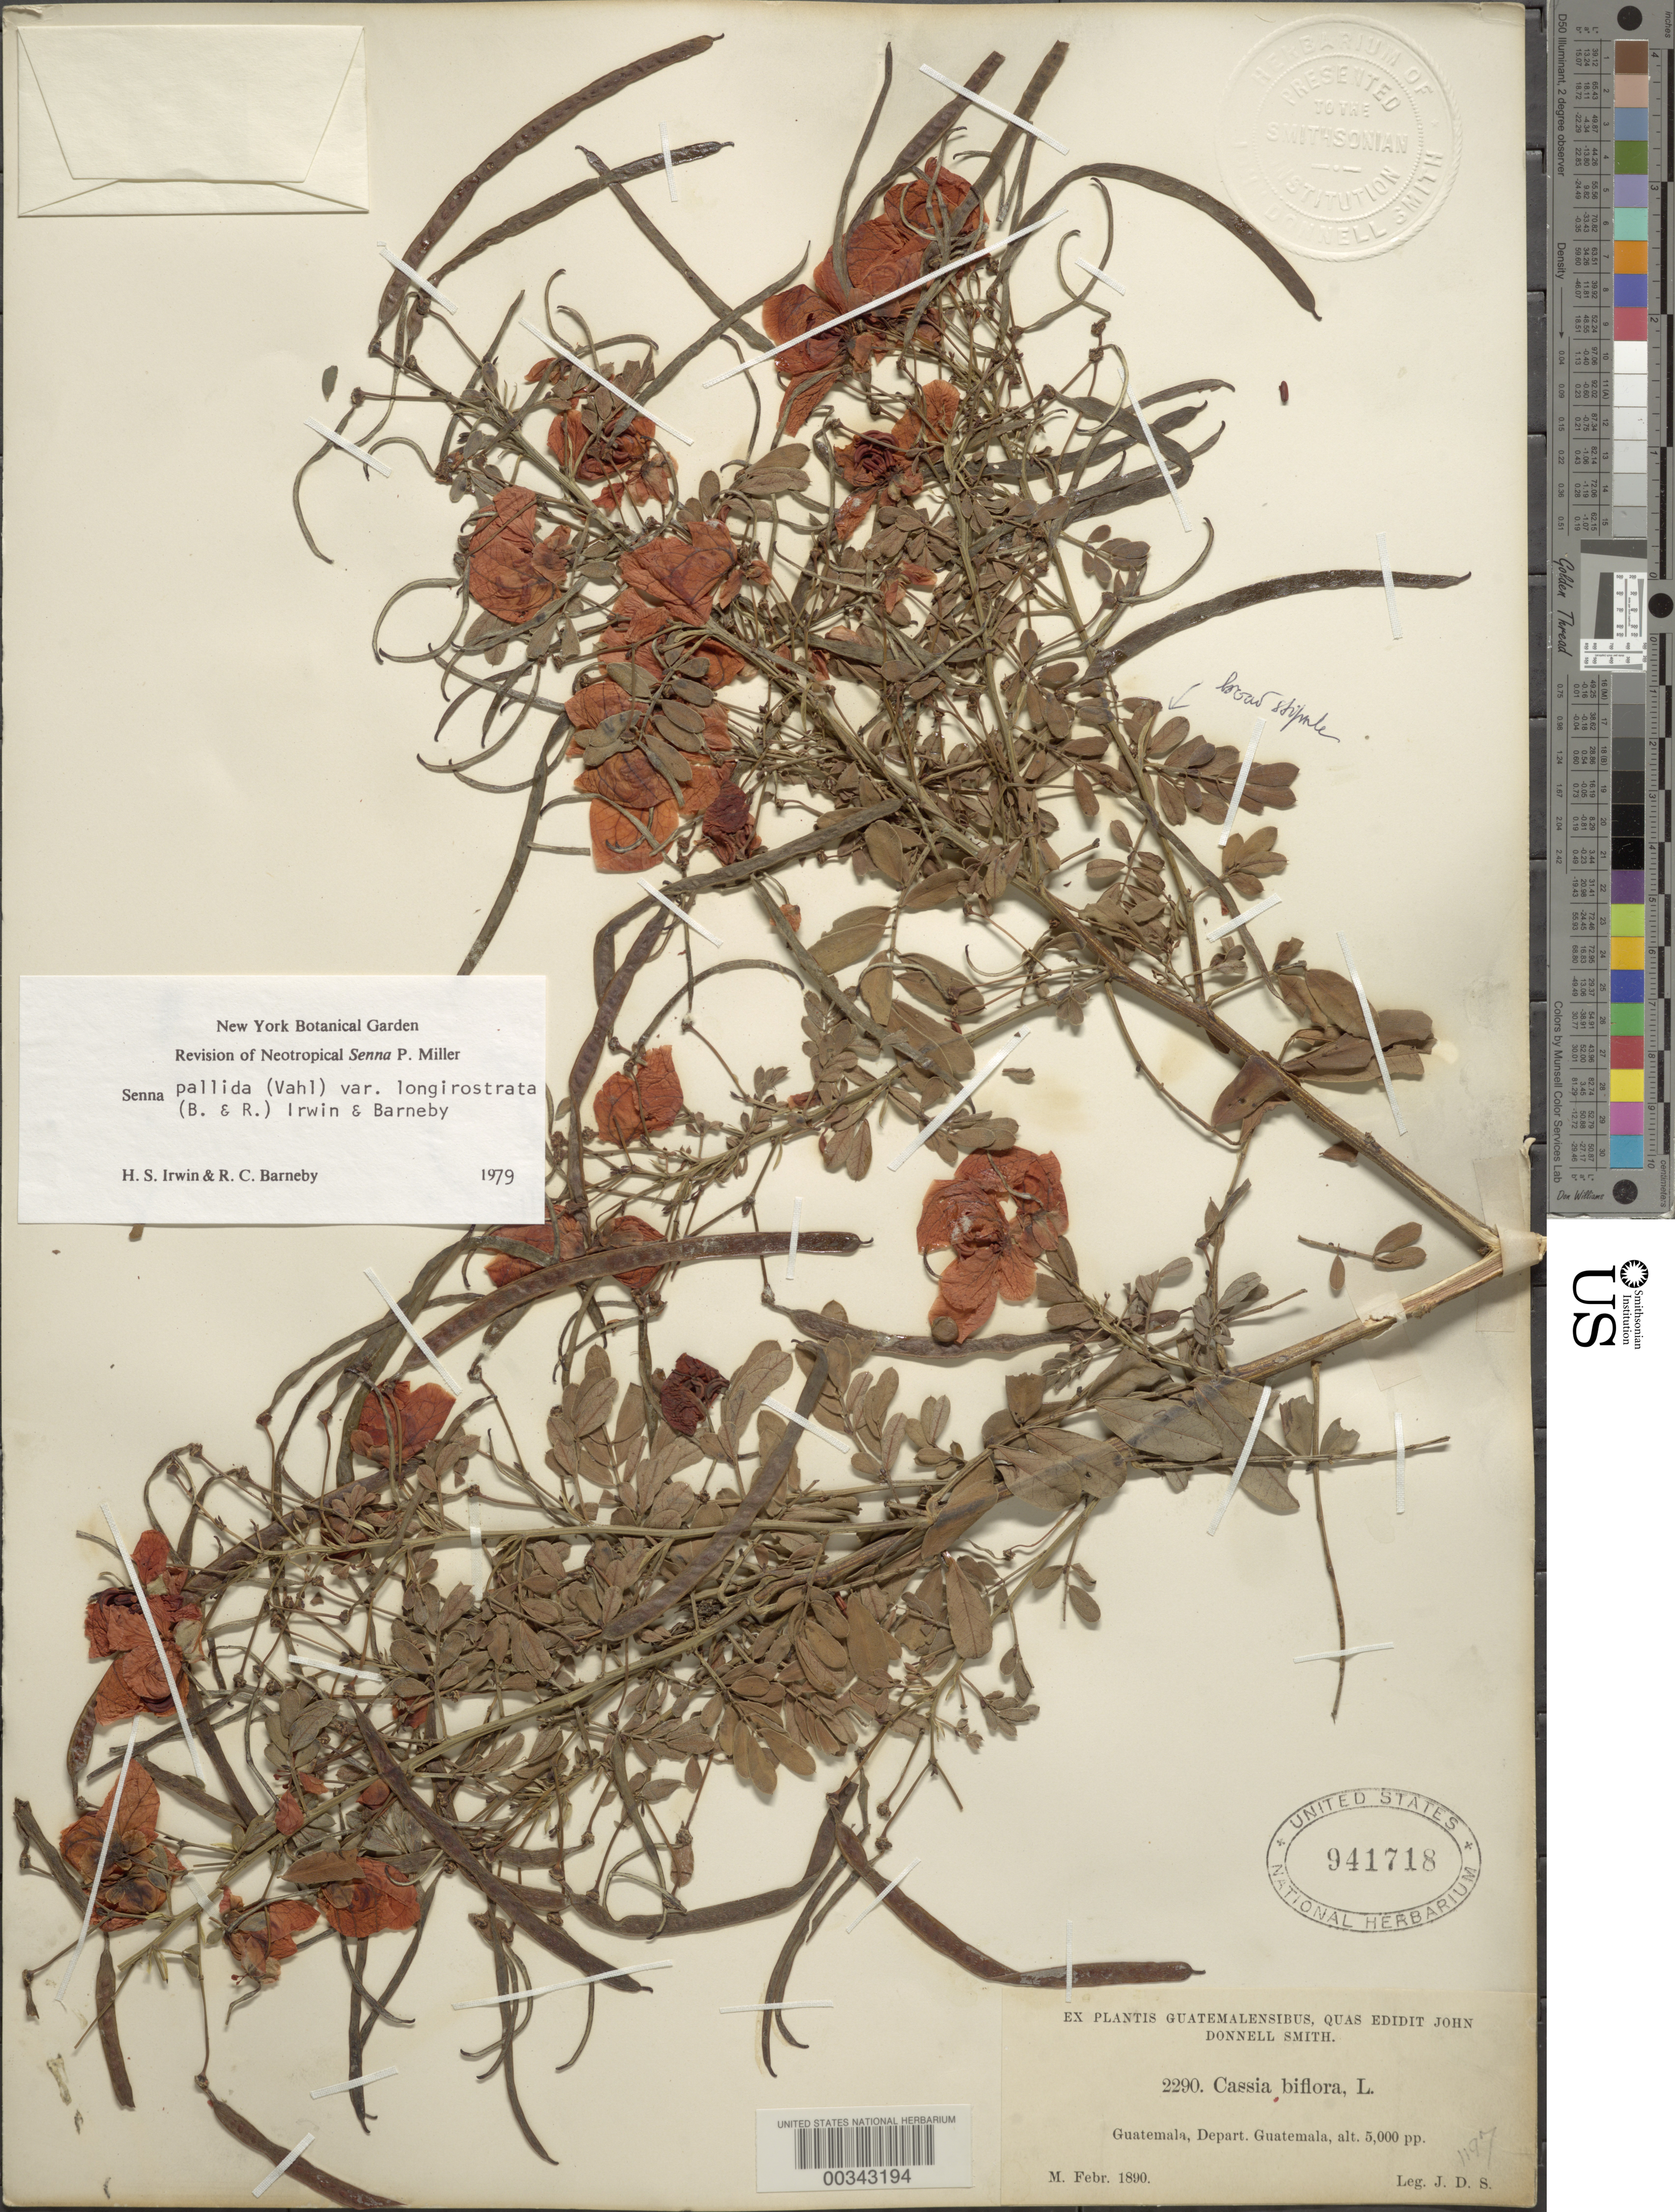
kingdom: Plantae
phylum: Tracheophyta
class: Magnoliopsida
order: Fabales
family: Fabaceae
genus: Senna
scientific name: Senna pallida var. cordillerae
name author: H.S. Irwin & Barneby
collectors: J. Donnell Smith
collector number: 2290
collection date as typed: Feb 1890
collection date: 1890-02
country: Guatemala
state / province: Guatemala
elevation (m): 1524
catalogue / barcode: US 941718